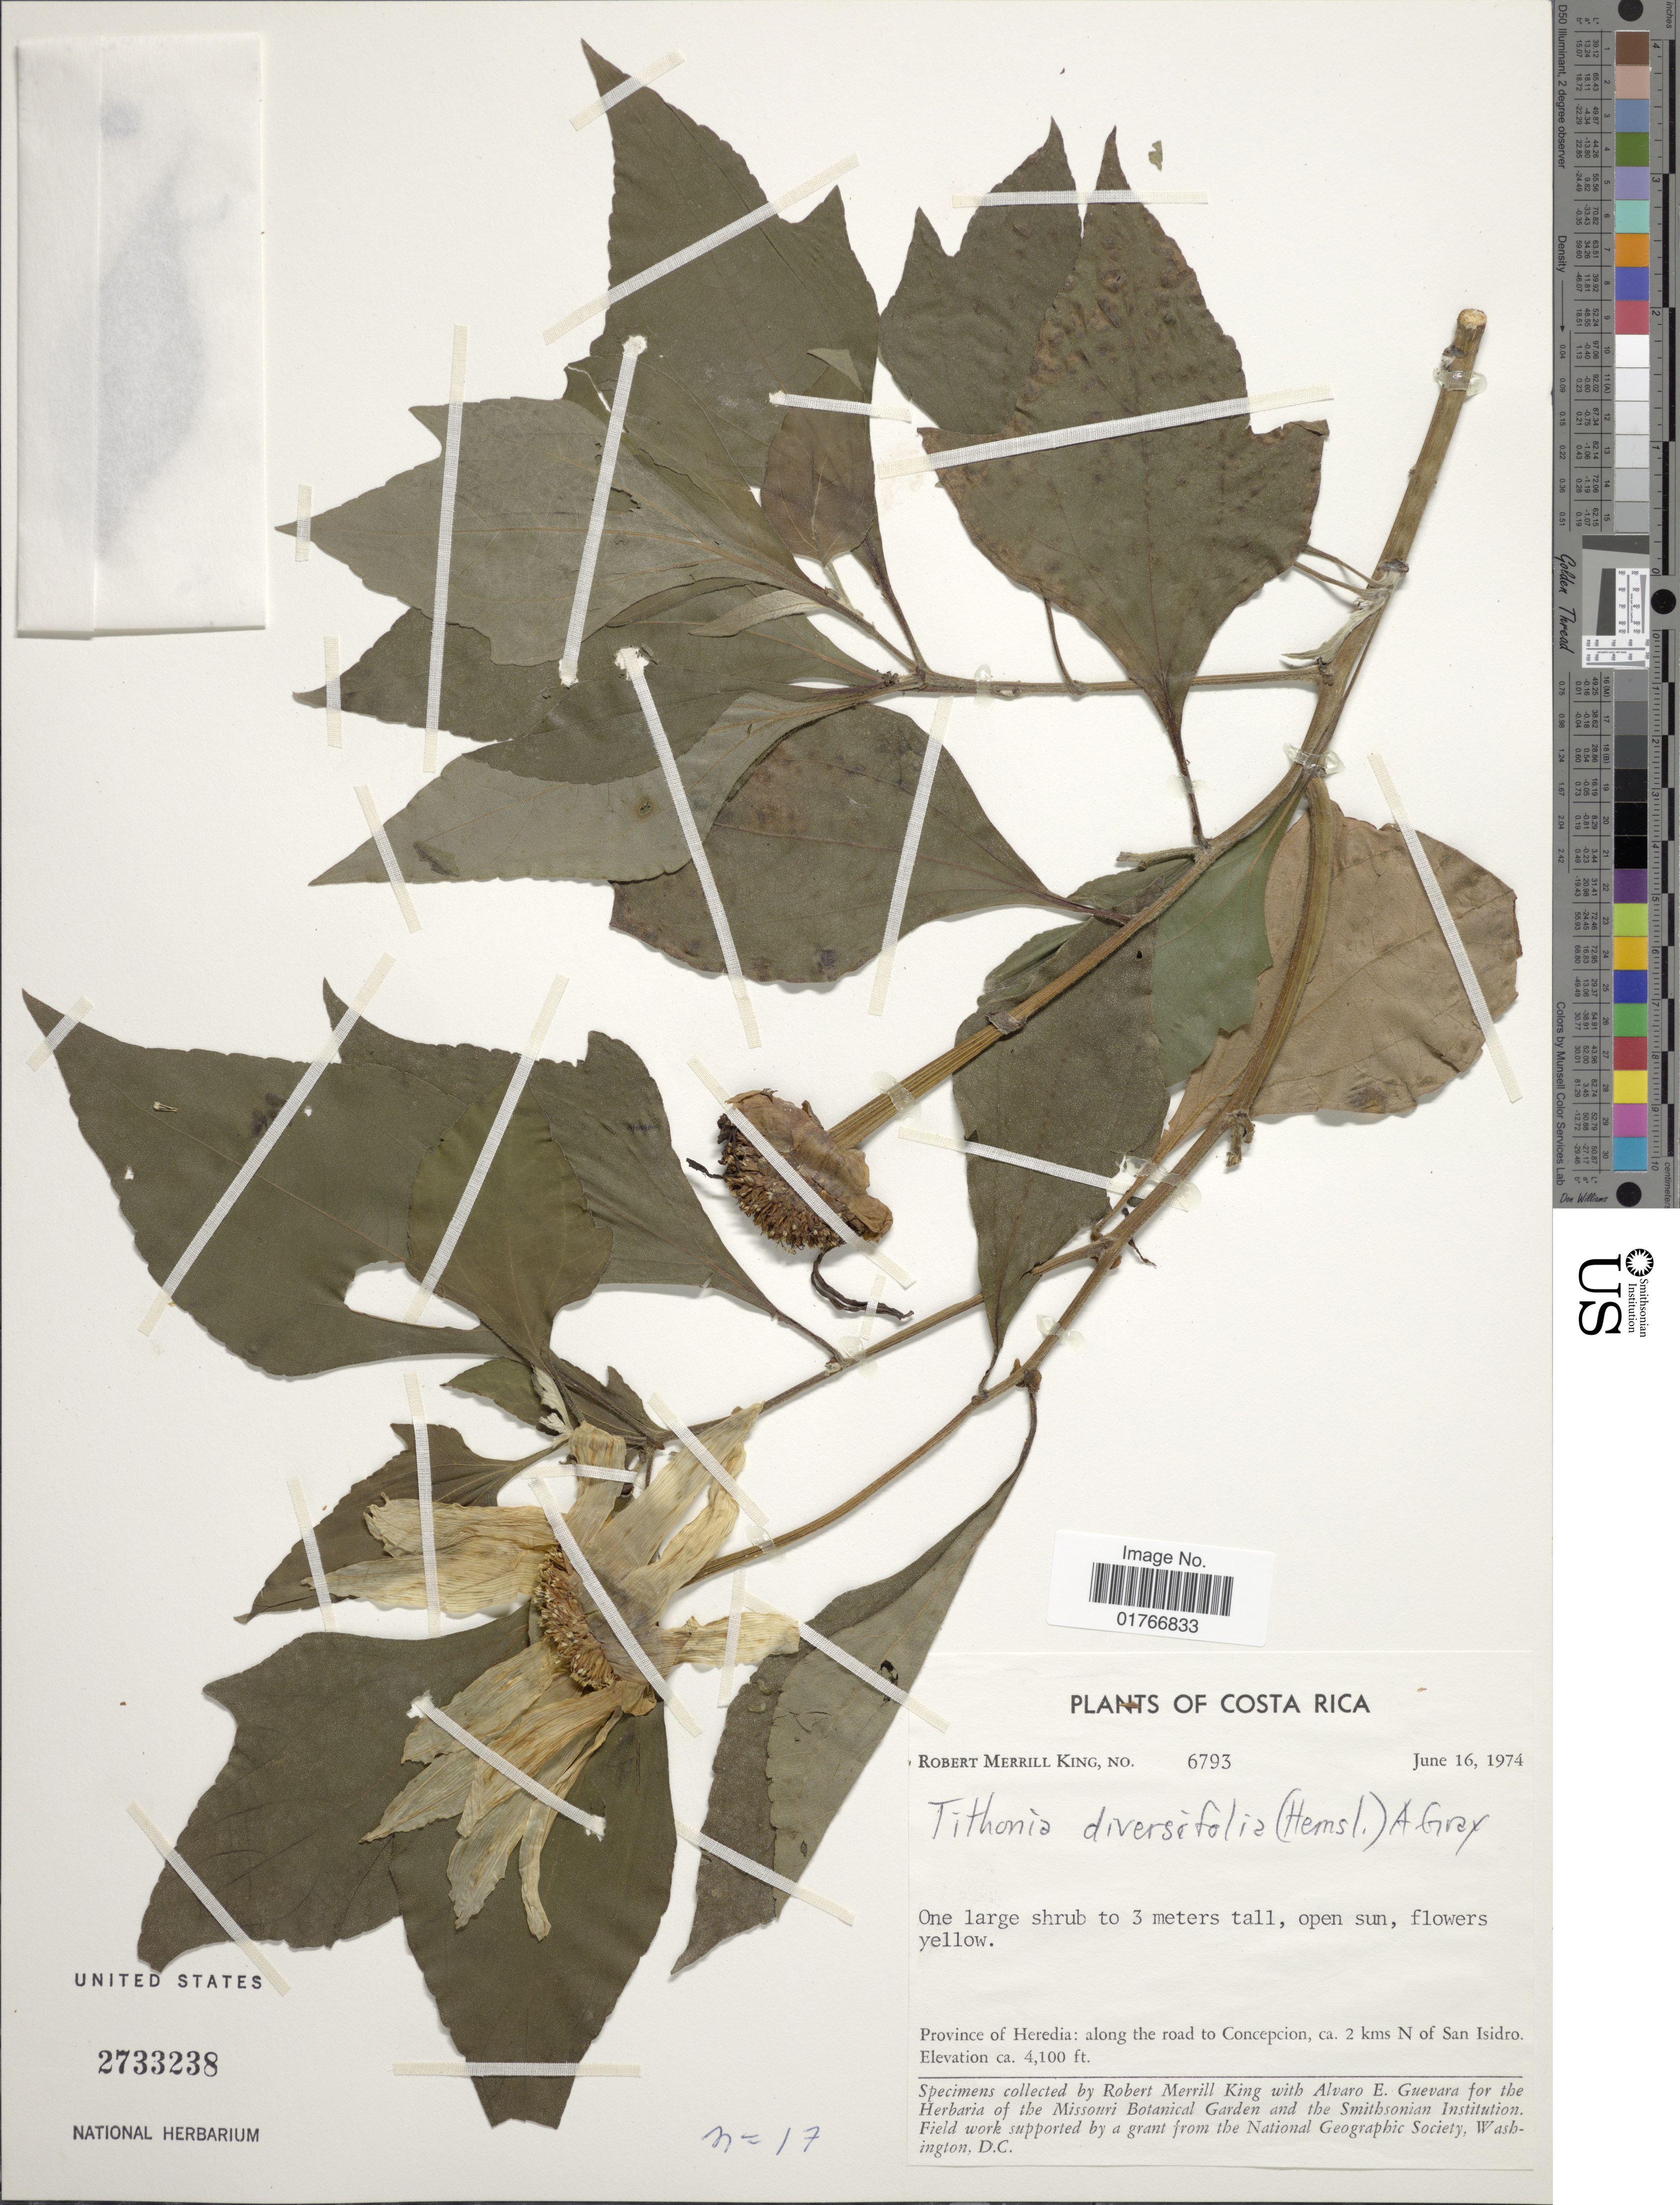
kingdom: Plantae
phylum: Tracheophyta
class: Magnoliopsida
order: Asterales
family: Asteraceae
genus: Tithonia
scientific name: Tithonia diversifolia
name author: (Hemsl.) A. Gray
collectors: R. M. King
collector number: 6793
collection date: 1974-06-16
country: Costa Rica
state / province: Heredia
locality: Along the road to Concepcion, ca 2 kms N of San Isidro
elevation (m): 1250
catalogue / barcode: US 2733238